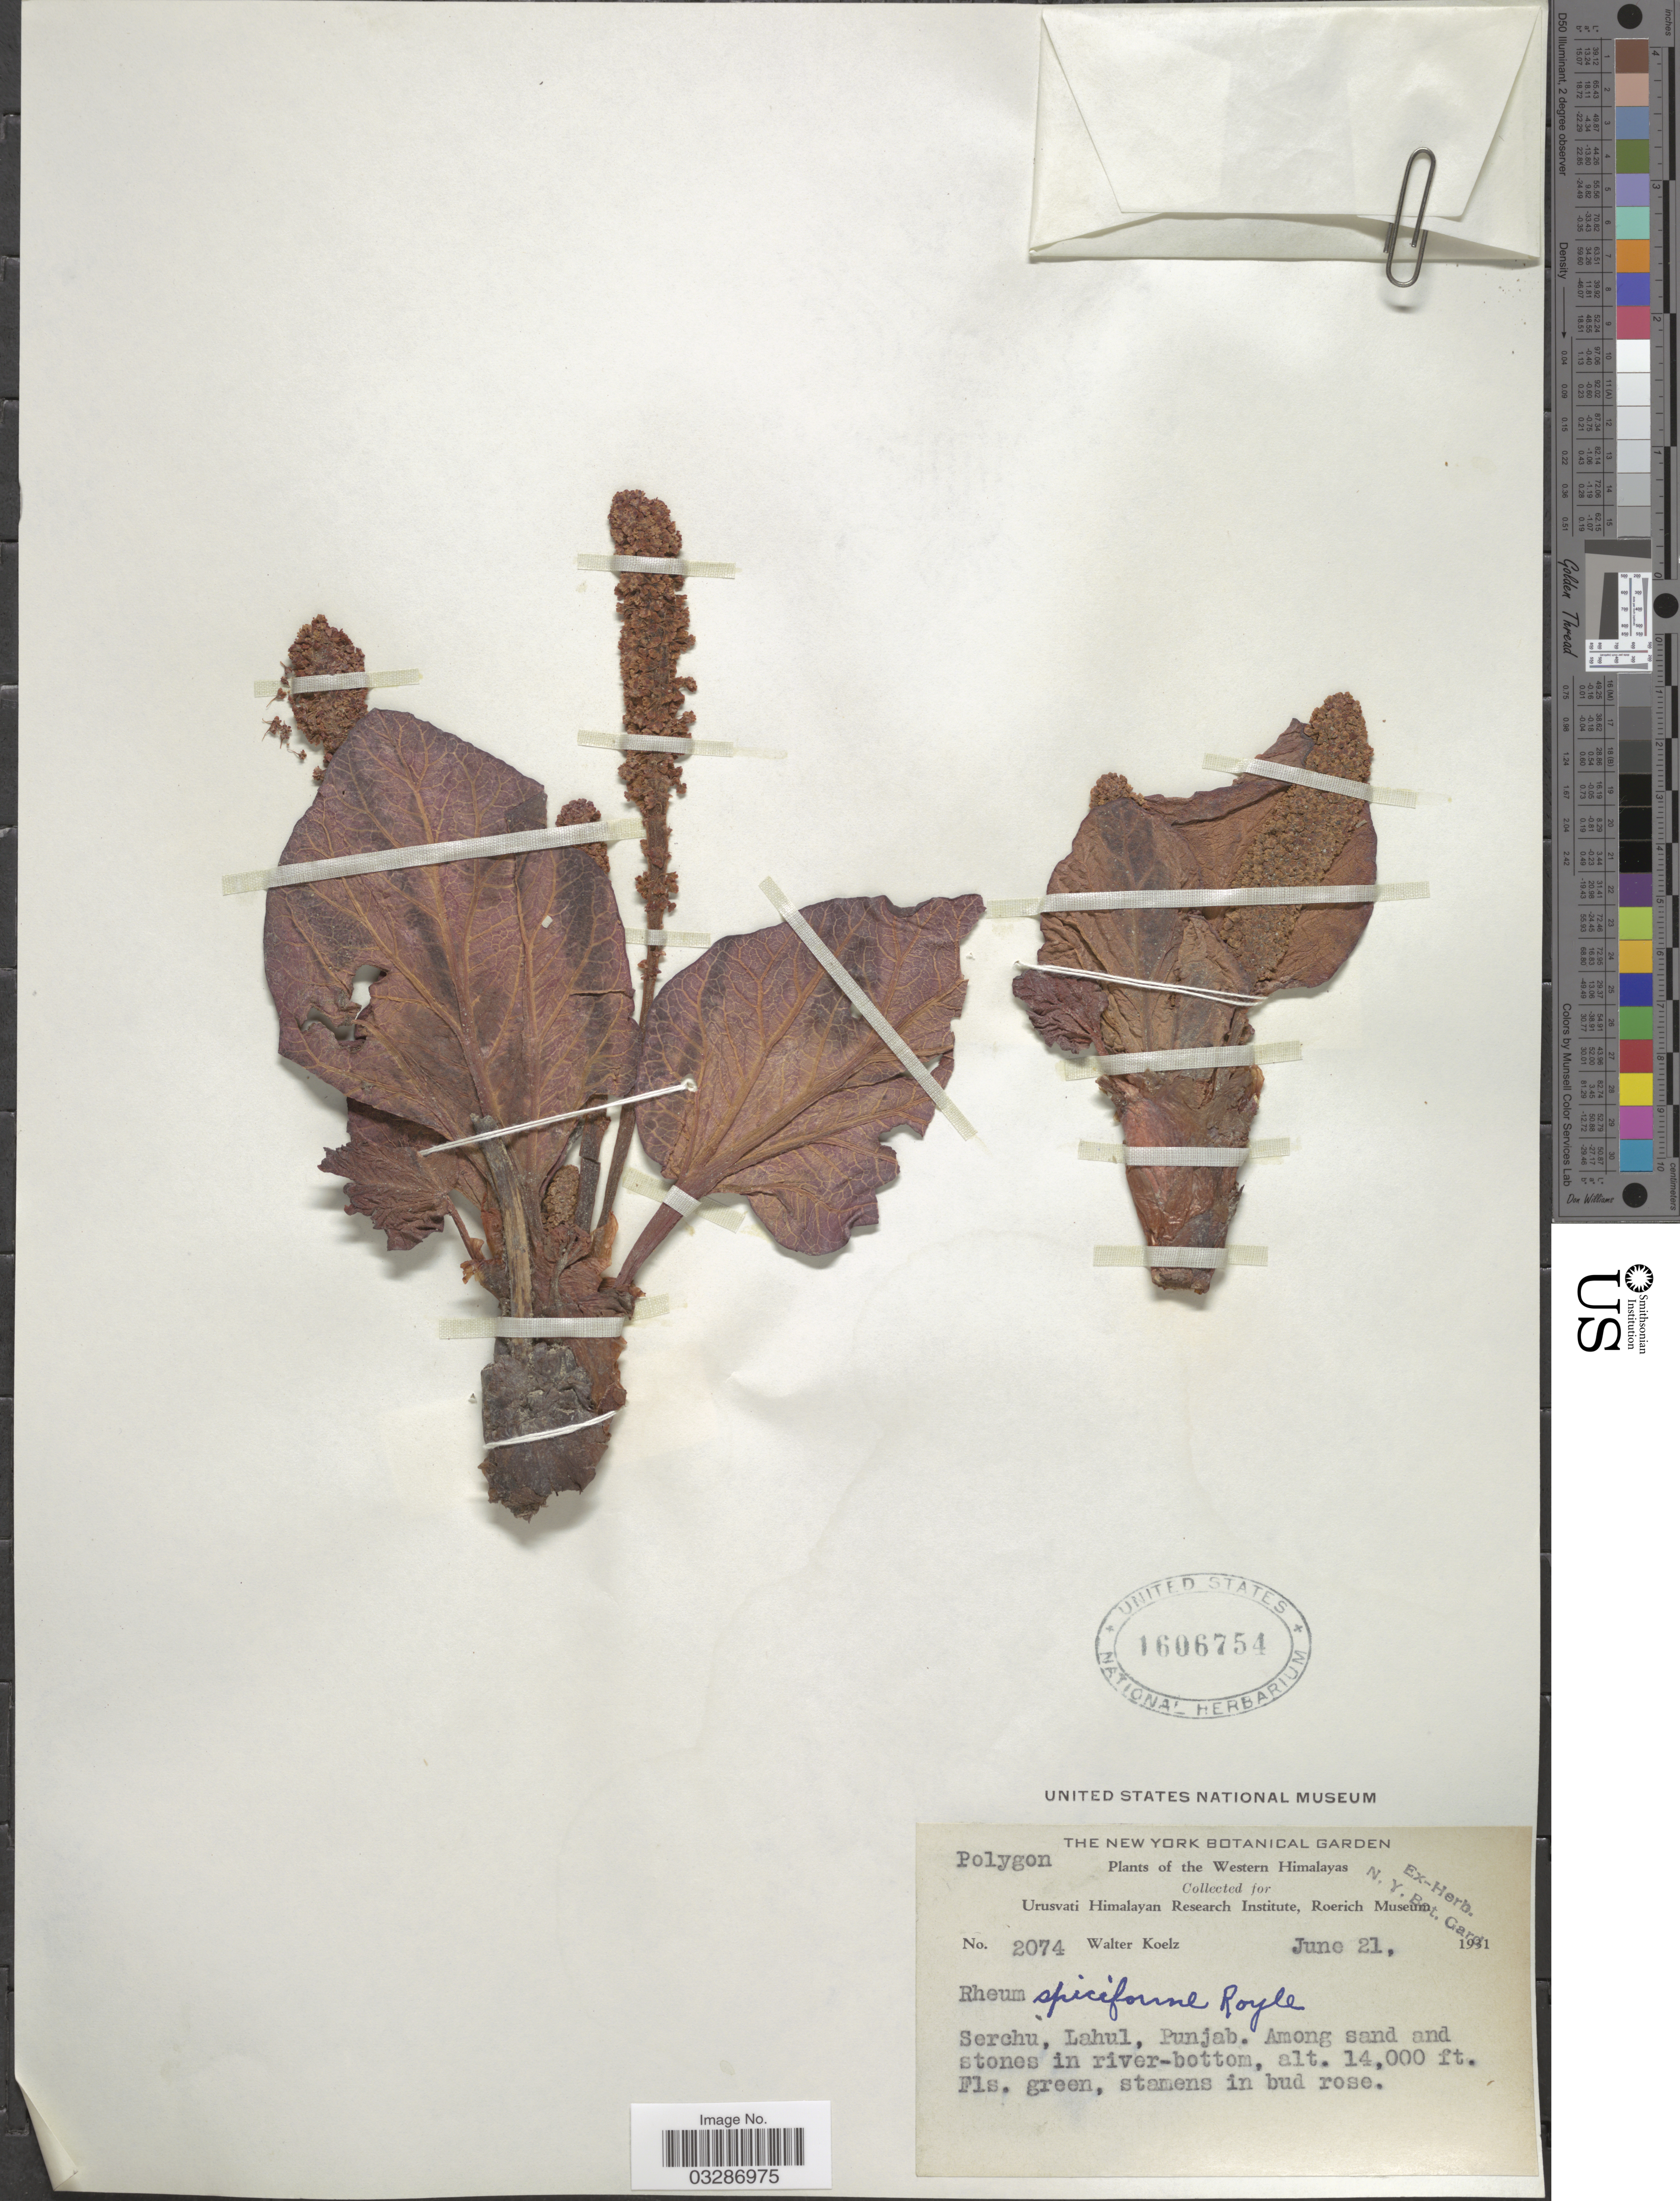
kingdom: Plantae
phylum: Tracheophyta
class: Magnoliopsida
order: Caryophyllales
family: Polygonaceae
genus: Rheum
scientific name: Rheum spiciforme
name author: Royle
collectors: W. N. Koelz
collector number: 2074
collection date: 1931-06-21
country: India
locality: Western Himalayas. Serchu, Lahul, Punjab. Among sand and stones in river-bottom.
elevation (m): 4267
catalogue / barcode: US 1606754